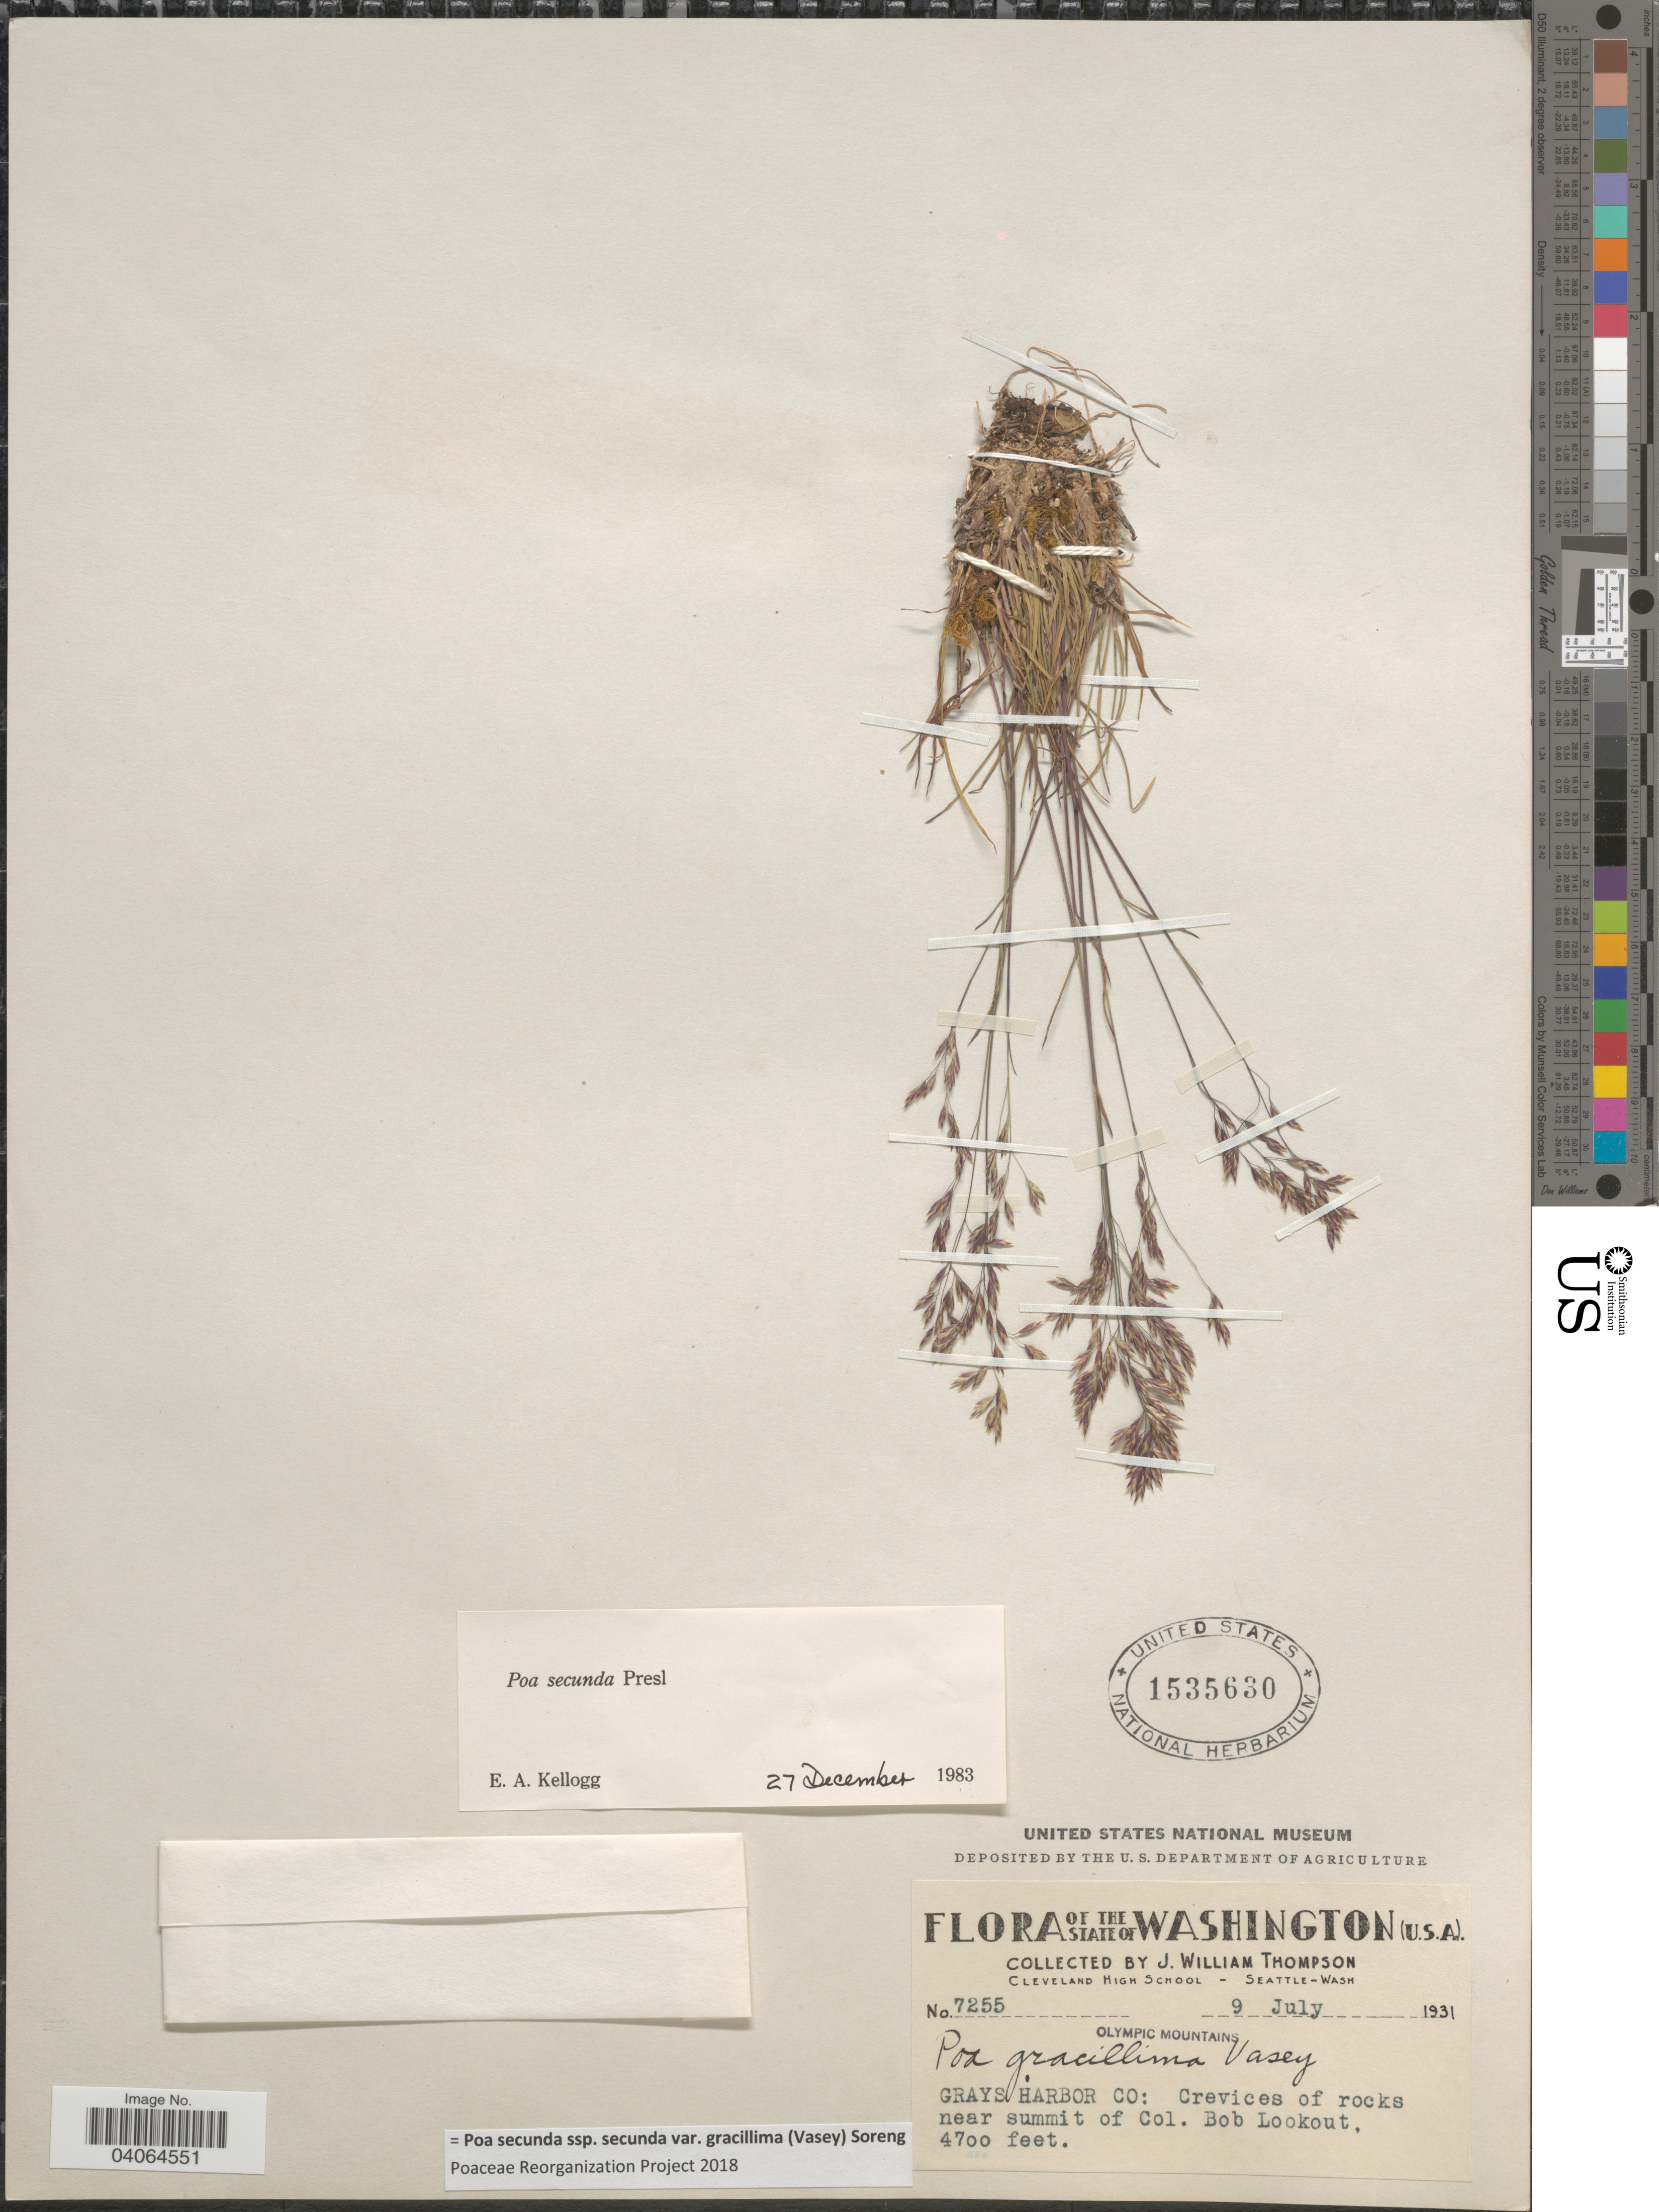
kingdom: Plantae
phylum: Tracheophyta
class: Liliopsida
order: Poales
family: Poaceae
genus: Poa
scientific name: Poa secunda subsp. secunda var. gracillima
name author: (Vasey) Soreng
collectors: J. W. Thompson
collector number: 7255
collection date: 1931-07-09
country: United States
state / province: Washington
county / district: Grays Harbor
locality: Olympic Mountains. Grays Harbor Co: Crevices of rocks near summit of Col. Bob Lookout.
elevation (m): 1433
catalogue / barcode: US 1535630